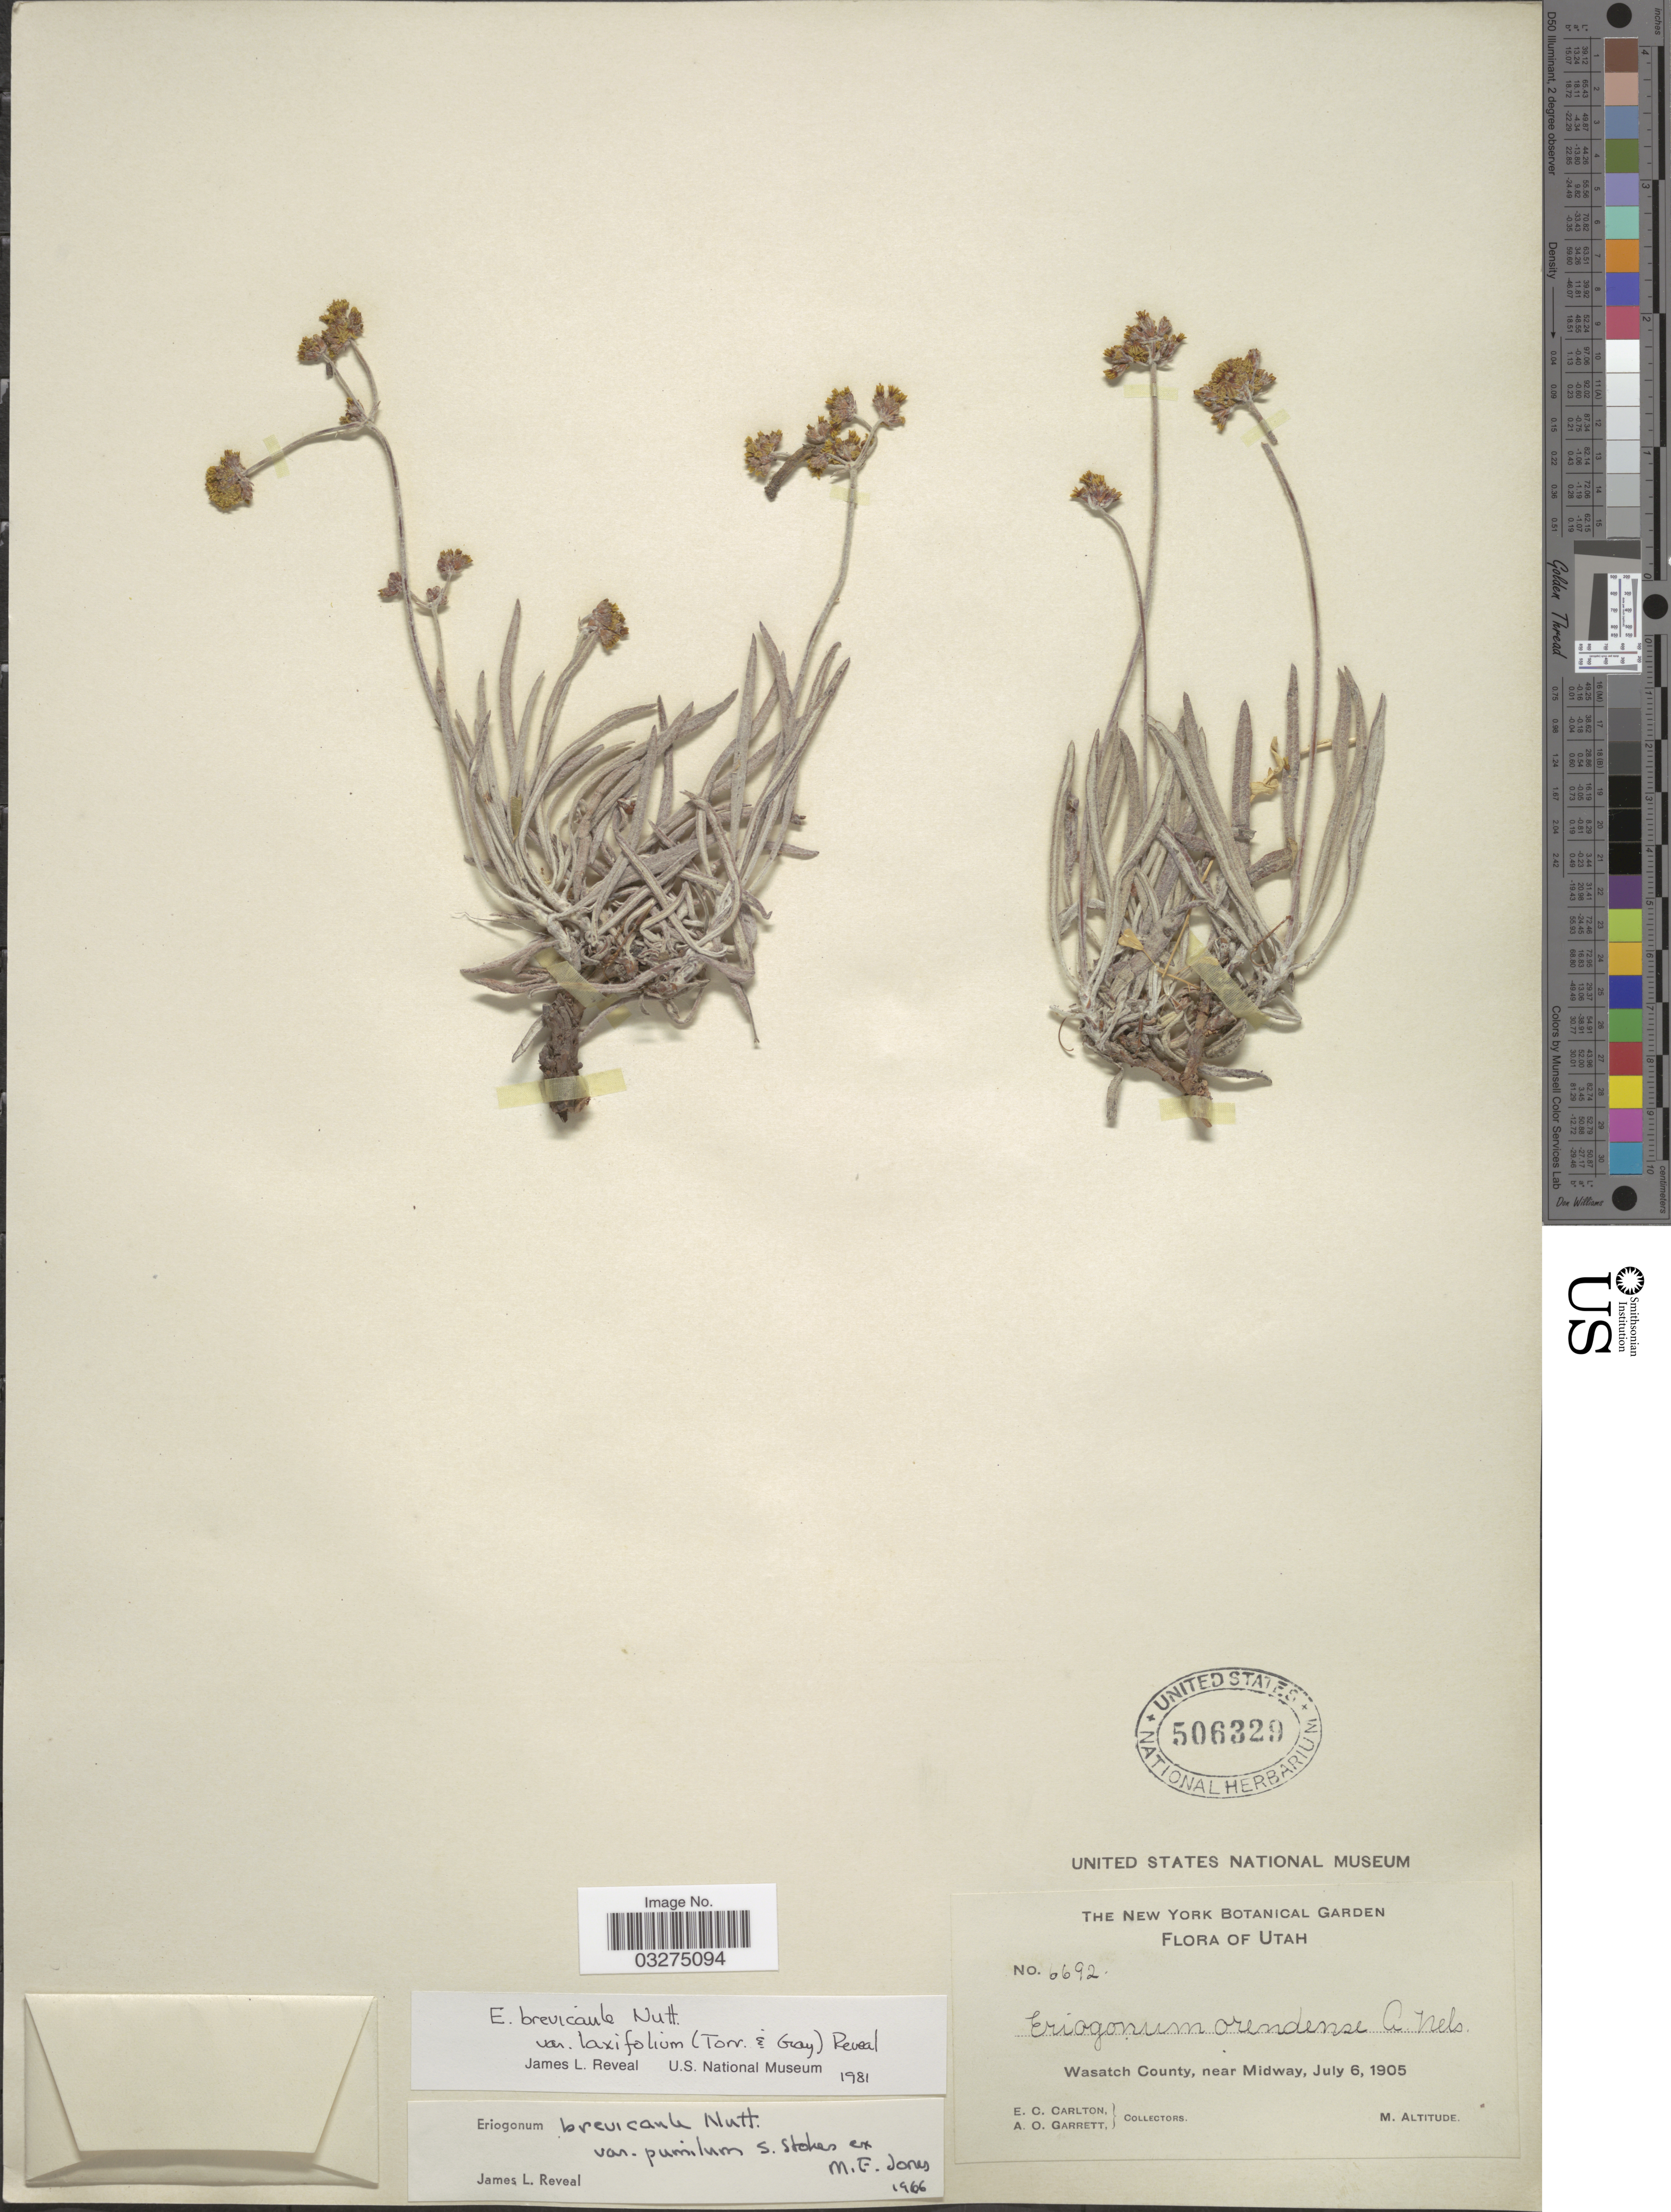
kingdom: Plantae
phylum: Tracheophyta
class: Magnoliopsida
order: Caryophyllales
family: Polygonaceae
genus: Eriogonum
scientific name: Eriogonum brevicaule var. laxifolium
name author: (Torr. & A. Gray) Reveal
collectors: E. Carlton & A. O. Garrett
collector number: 6692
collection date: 1905-07-06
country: United States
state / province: Utah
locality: Wasatch County, near Midway.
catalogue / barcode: US 506329